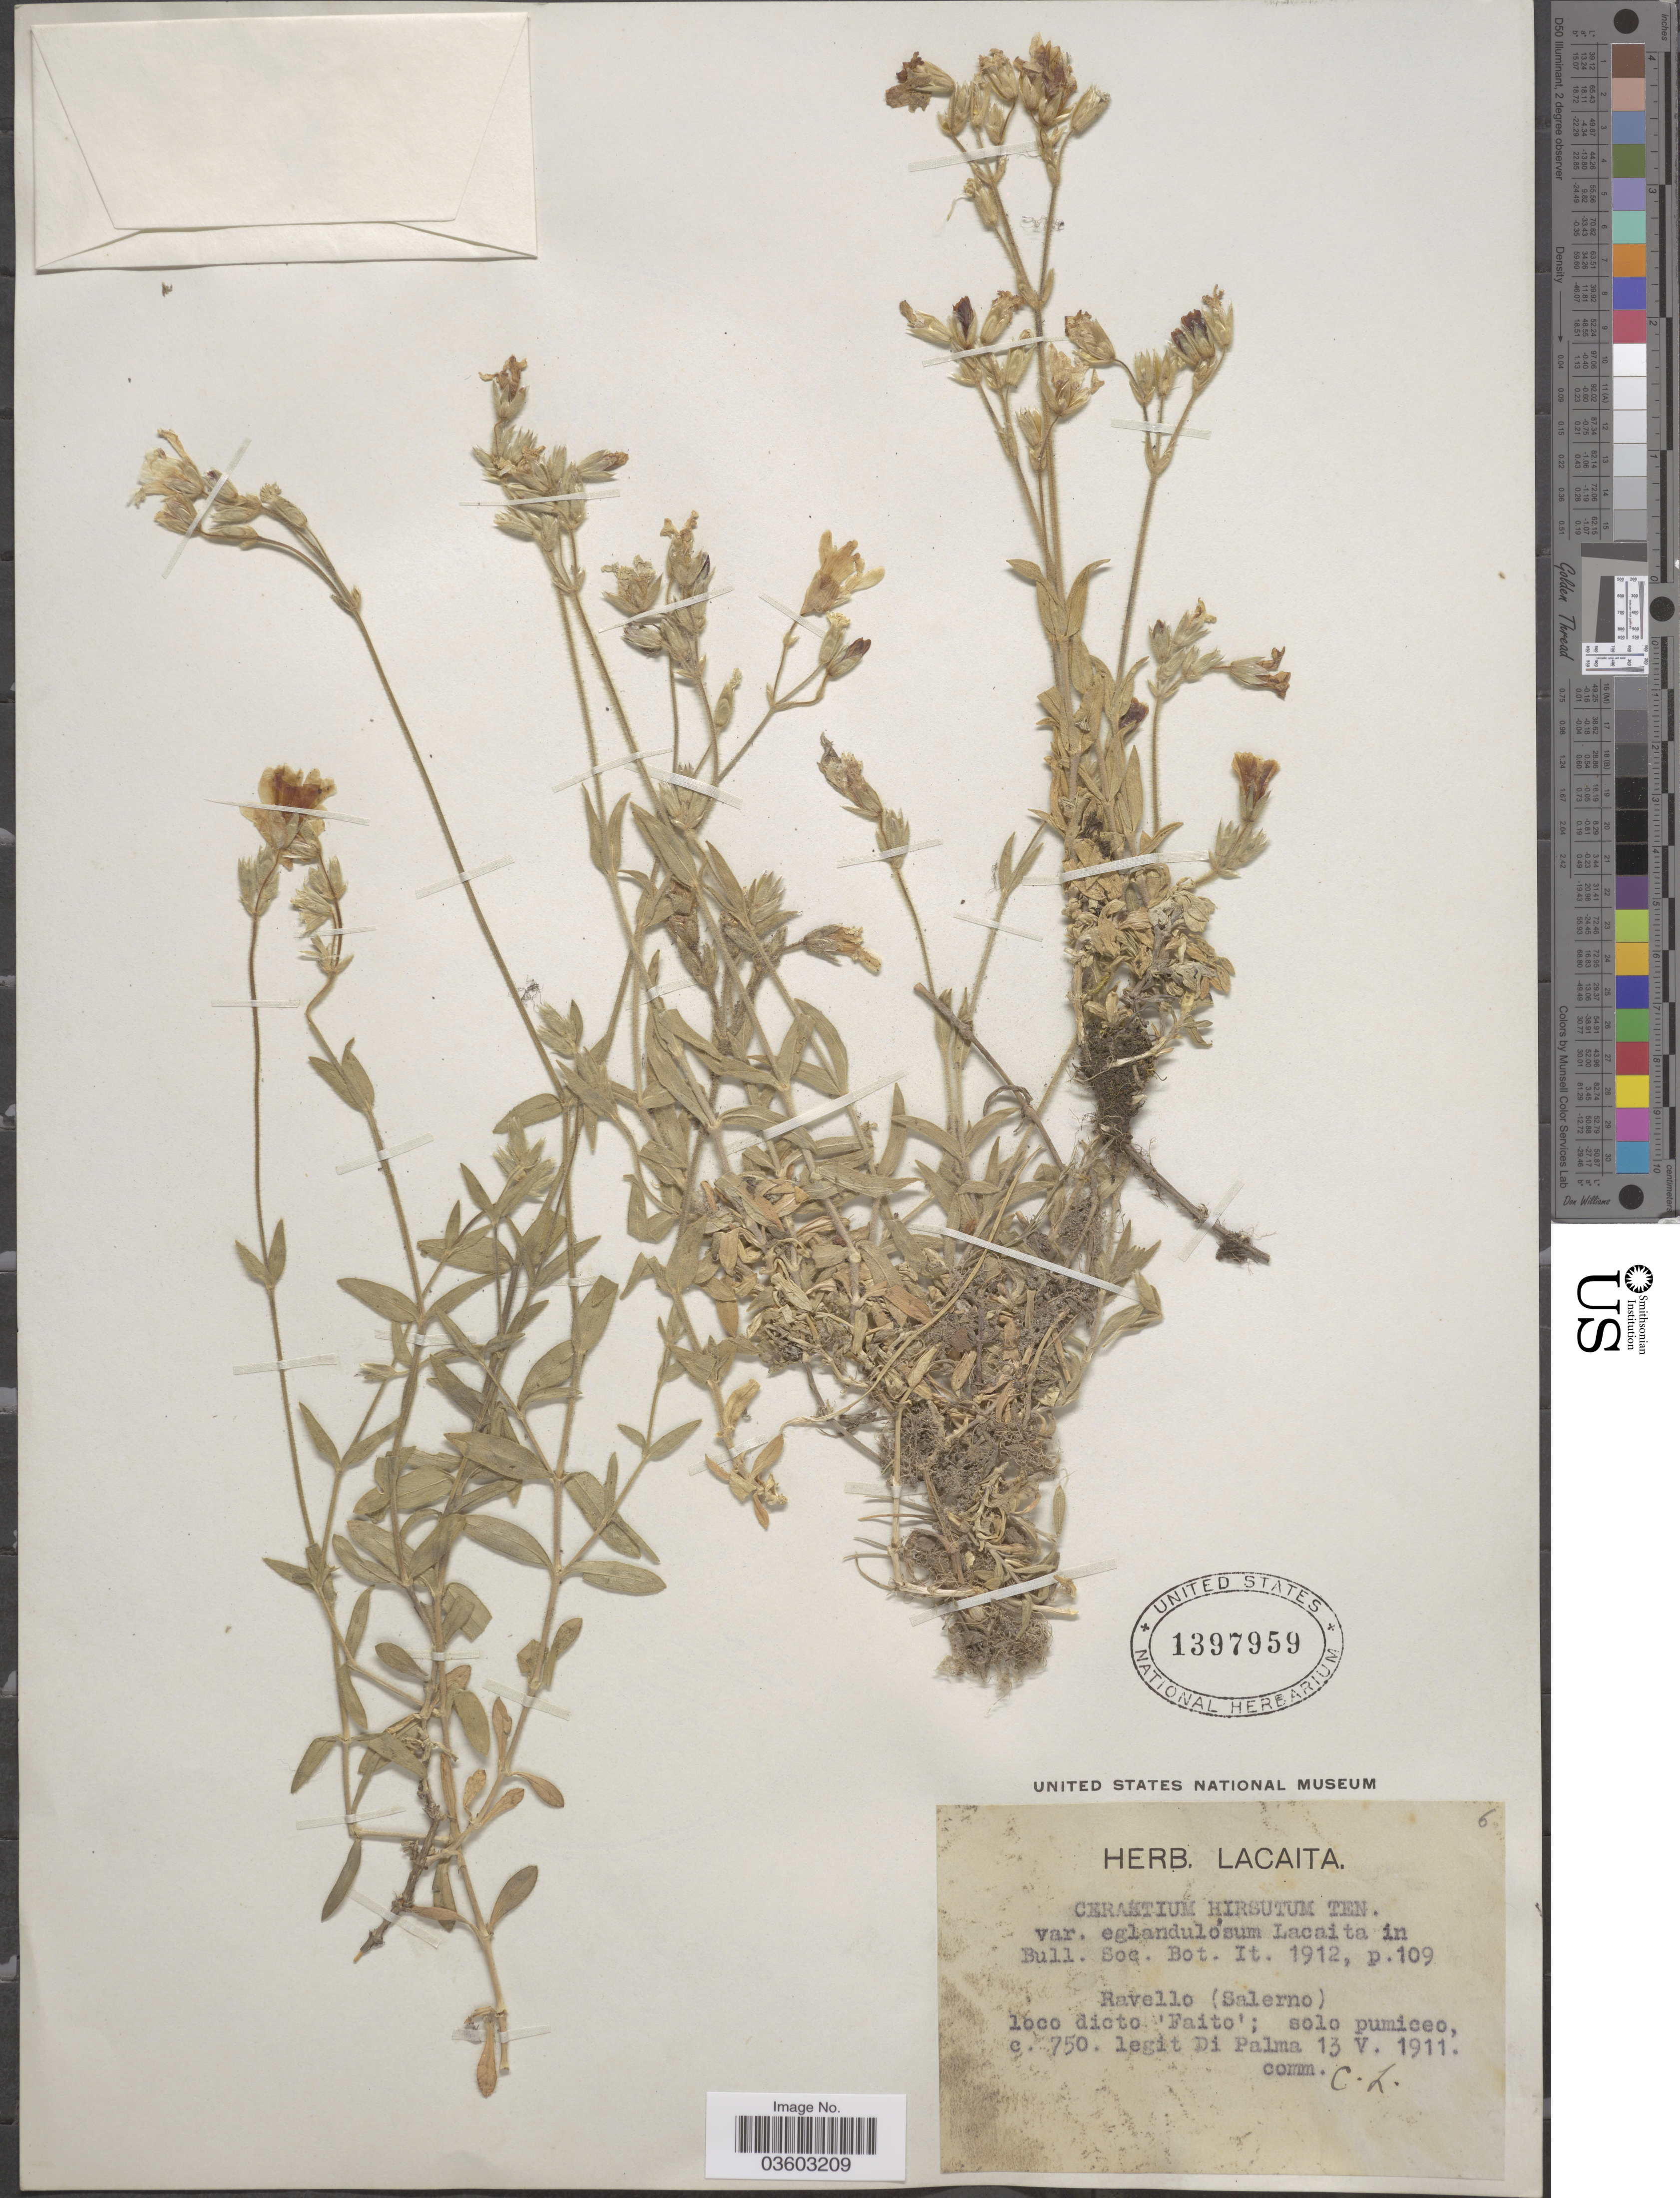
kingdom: Plantae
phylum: Tracheophyta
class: Magnoliopsida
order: Caryophyllales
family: Caryophyllaceae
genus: Cerastium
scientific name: Cerastium hirsutum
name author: Muhl.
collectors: Di Palma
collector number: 6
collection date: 1911-05-13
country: Italy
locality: Ravello (Salerno) loco dicto 'Faito'.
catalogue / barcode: US 1397959